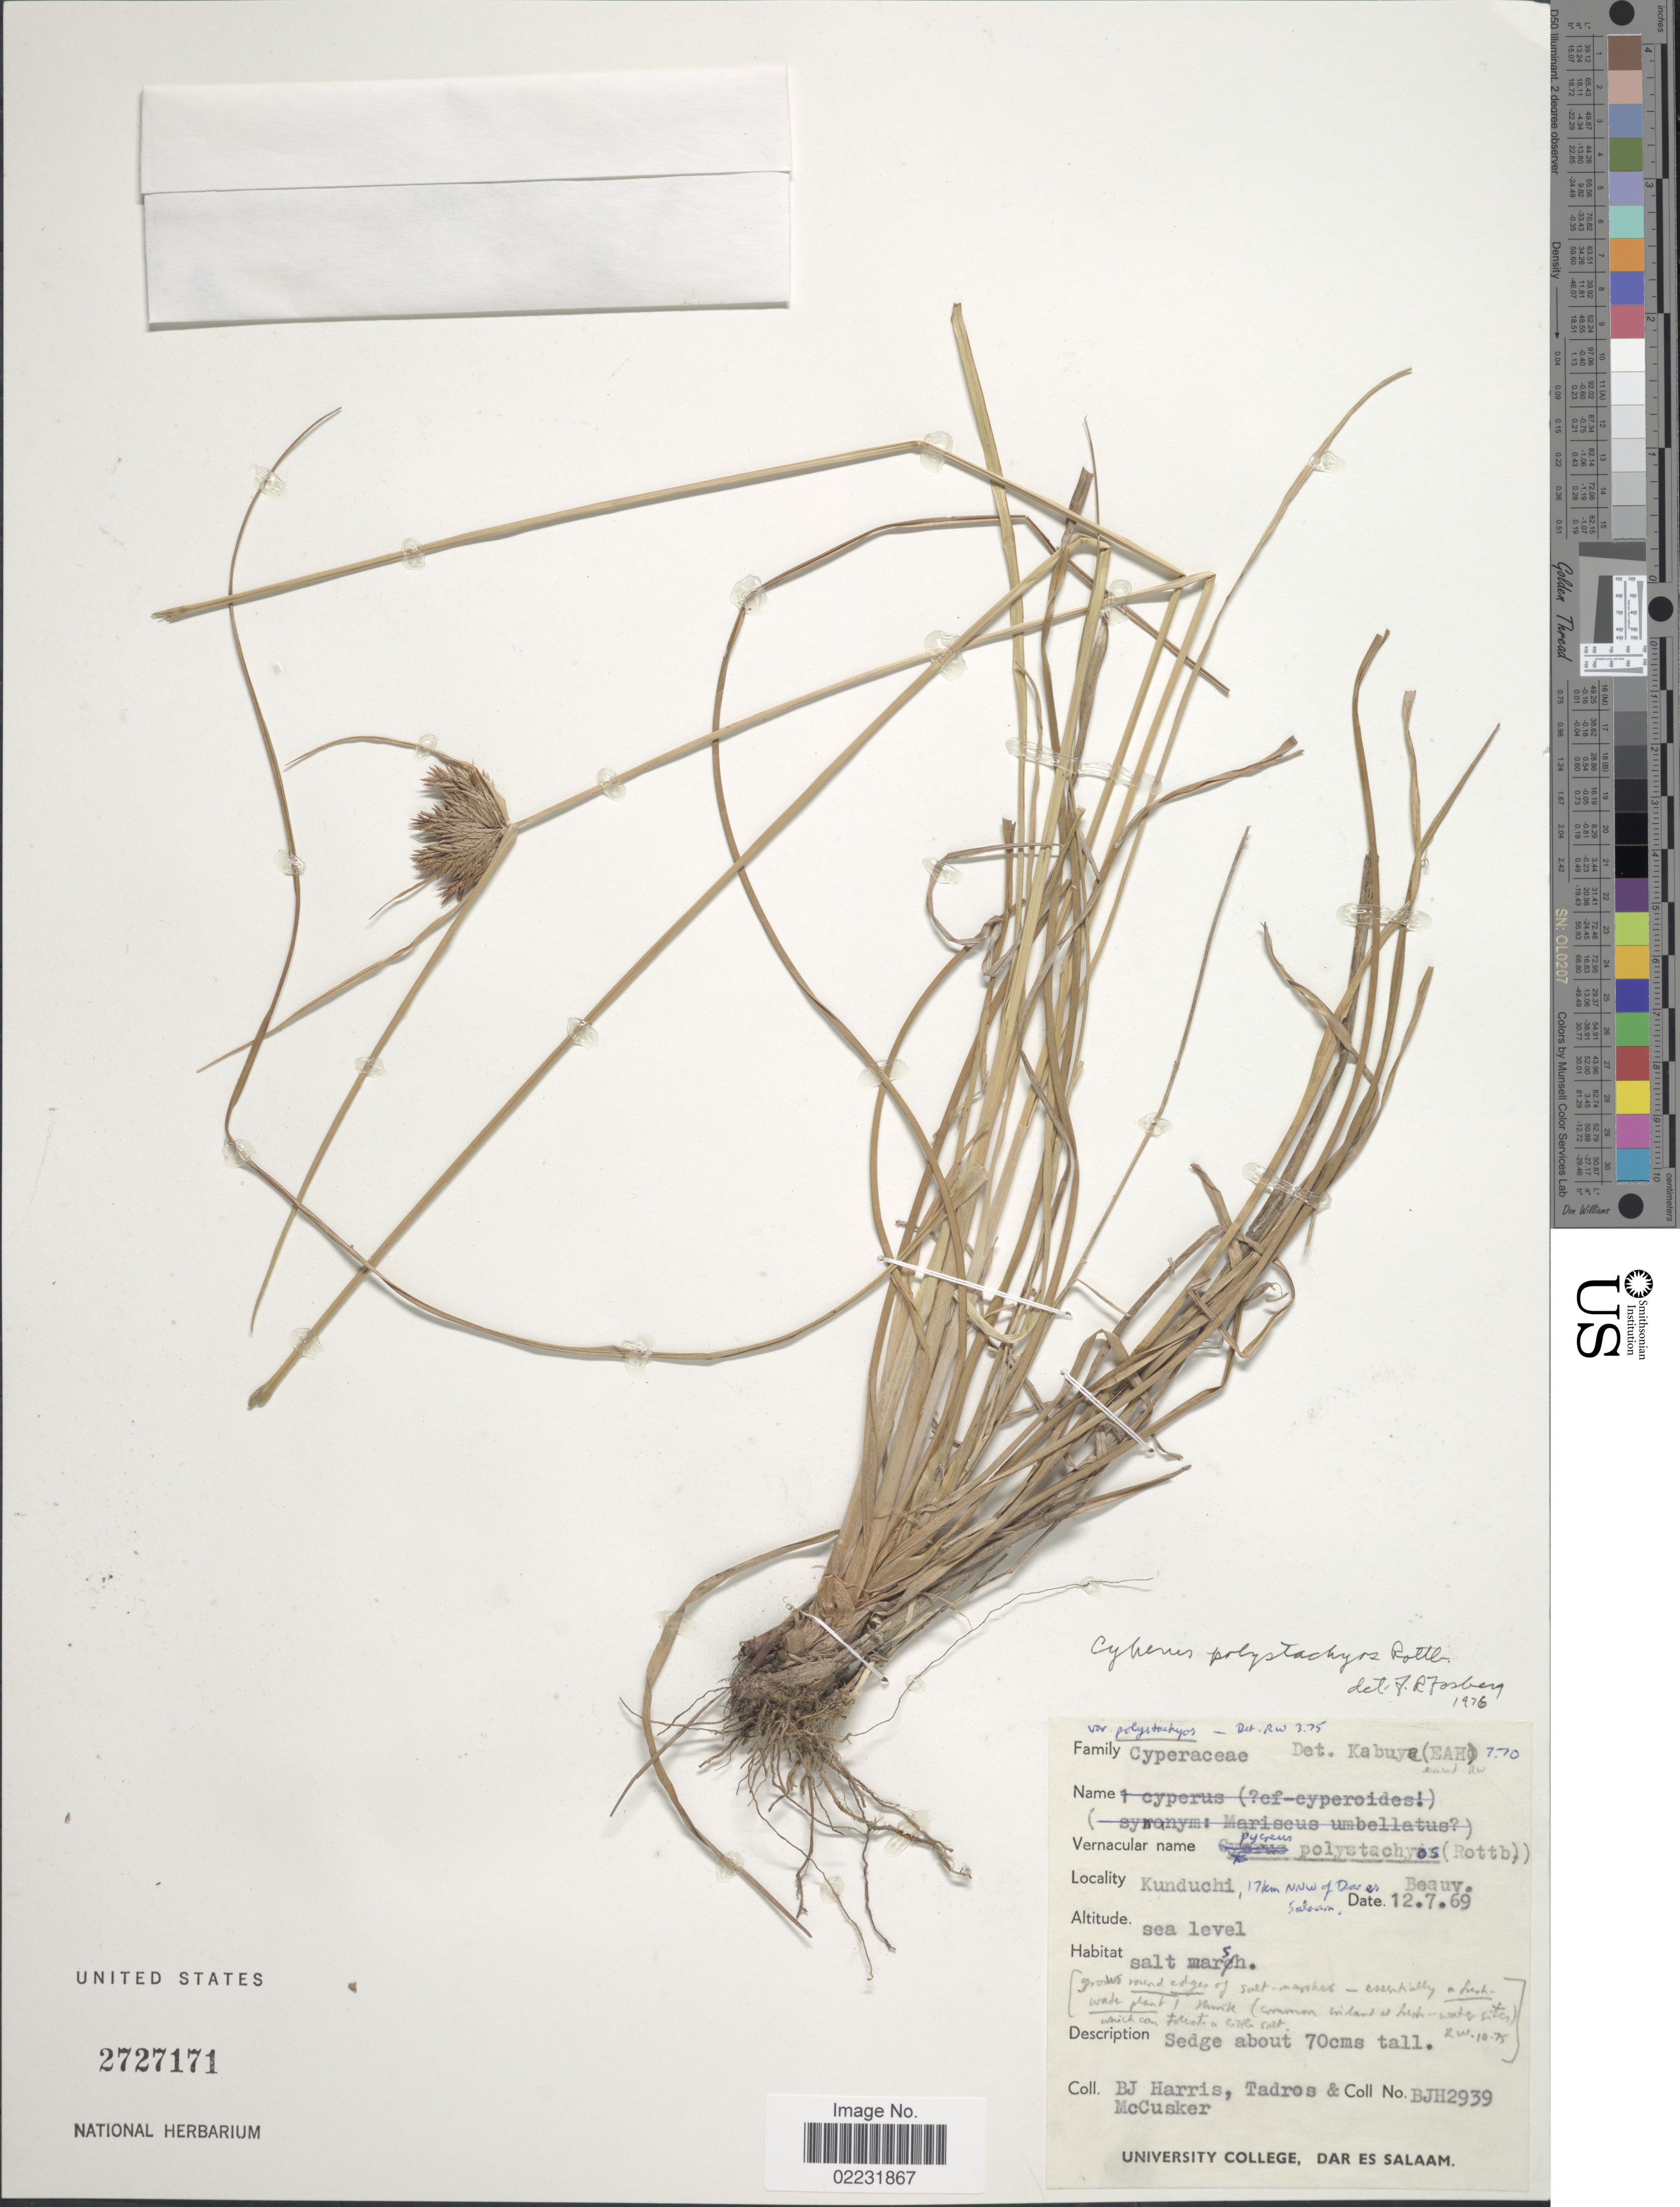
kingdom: Plantae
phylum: Tracheophyta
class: Liliopsida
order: Poales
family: Cyperaceae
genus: Cyperus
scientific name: Cyperus polystachyos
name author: Rottb.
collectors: B. J. Harris, Tadros & McCusker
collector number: BJH 2939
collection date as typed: Transcribed d/m/y: 12/7/69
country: Tanzania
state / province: Dar es Salaam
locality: Kunduchi, 17 km NNW of Dares Salaam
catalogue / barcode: US 2727171